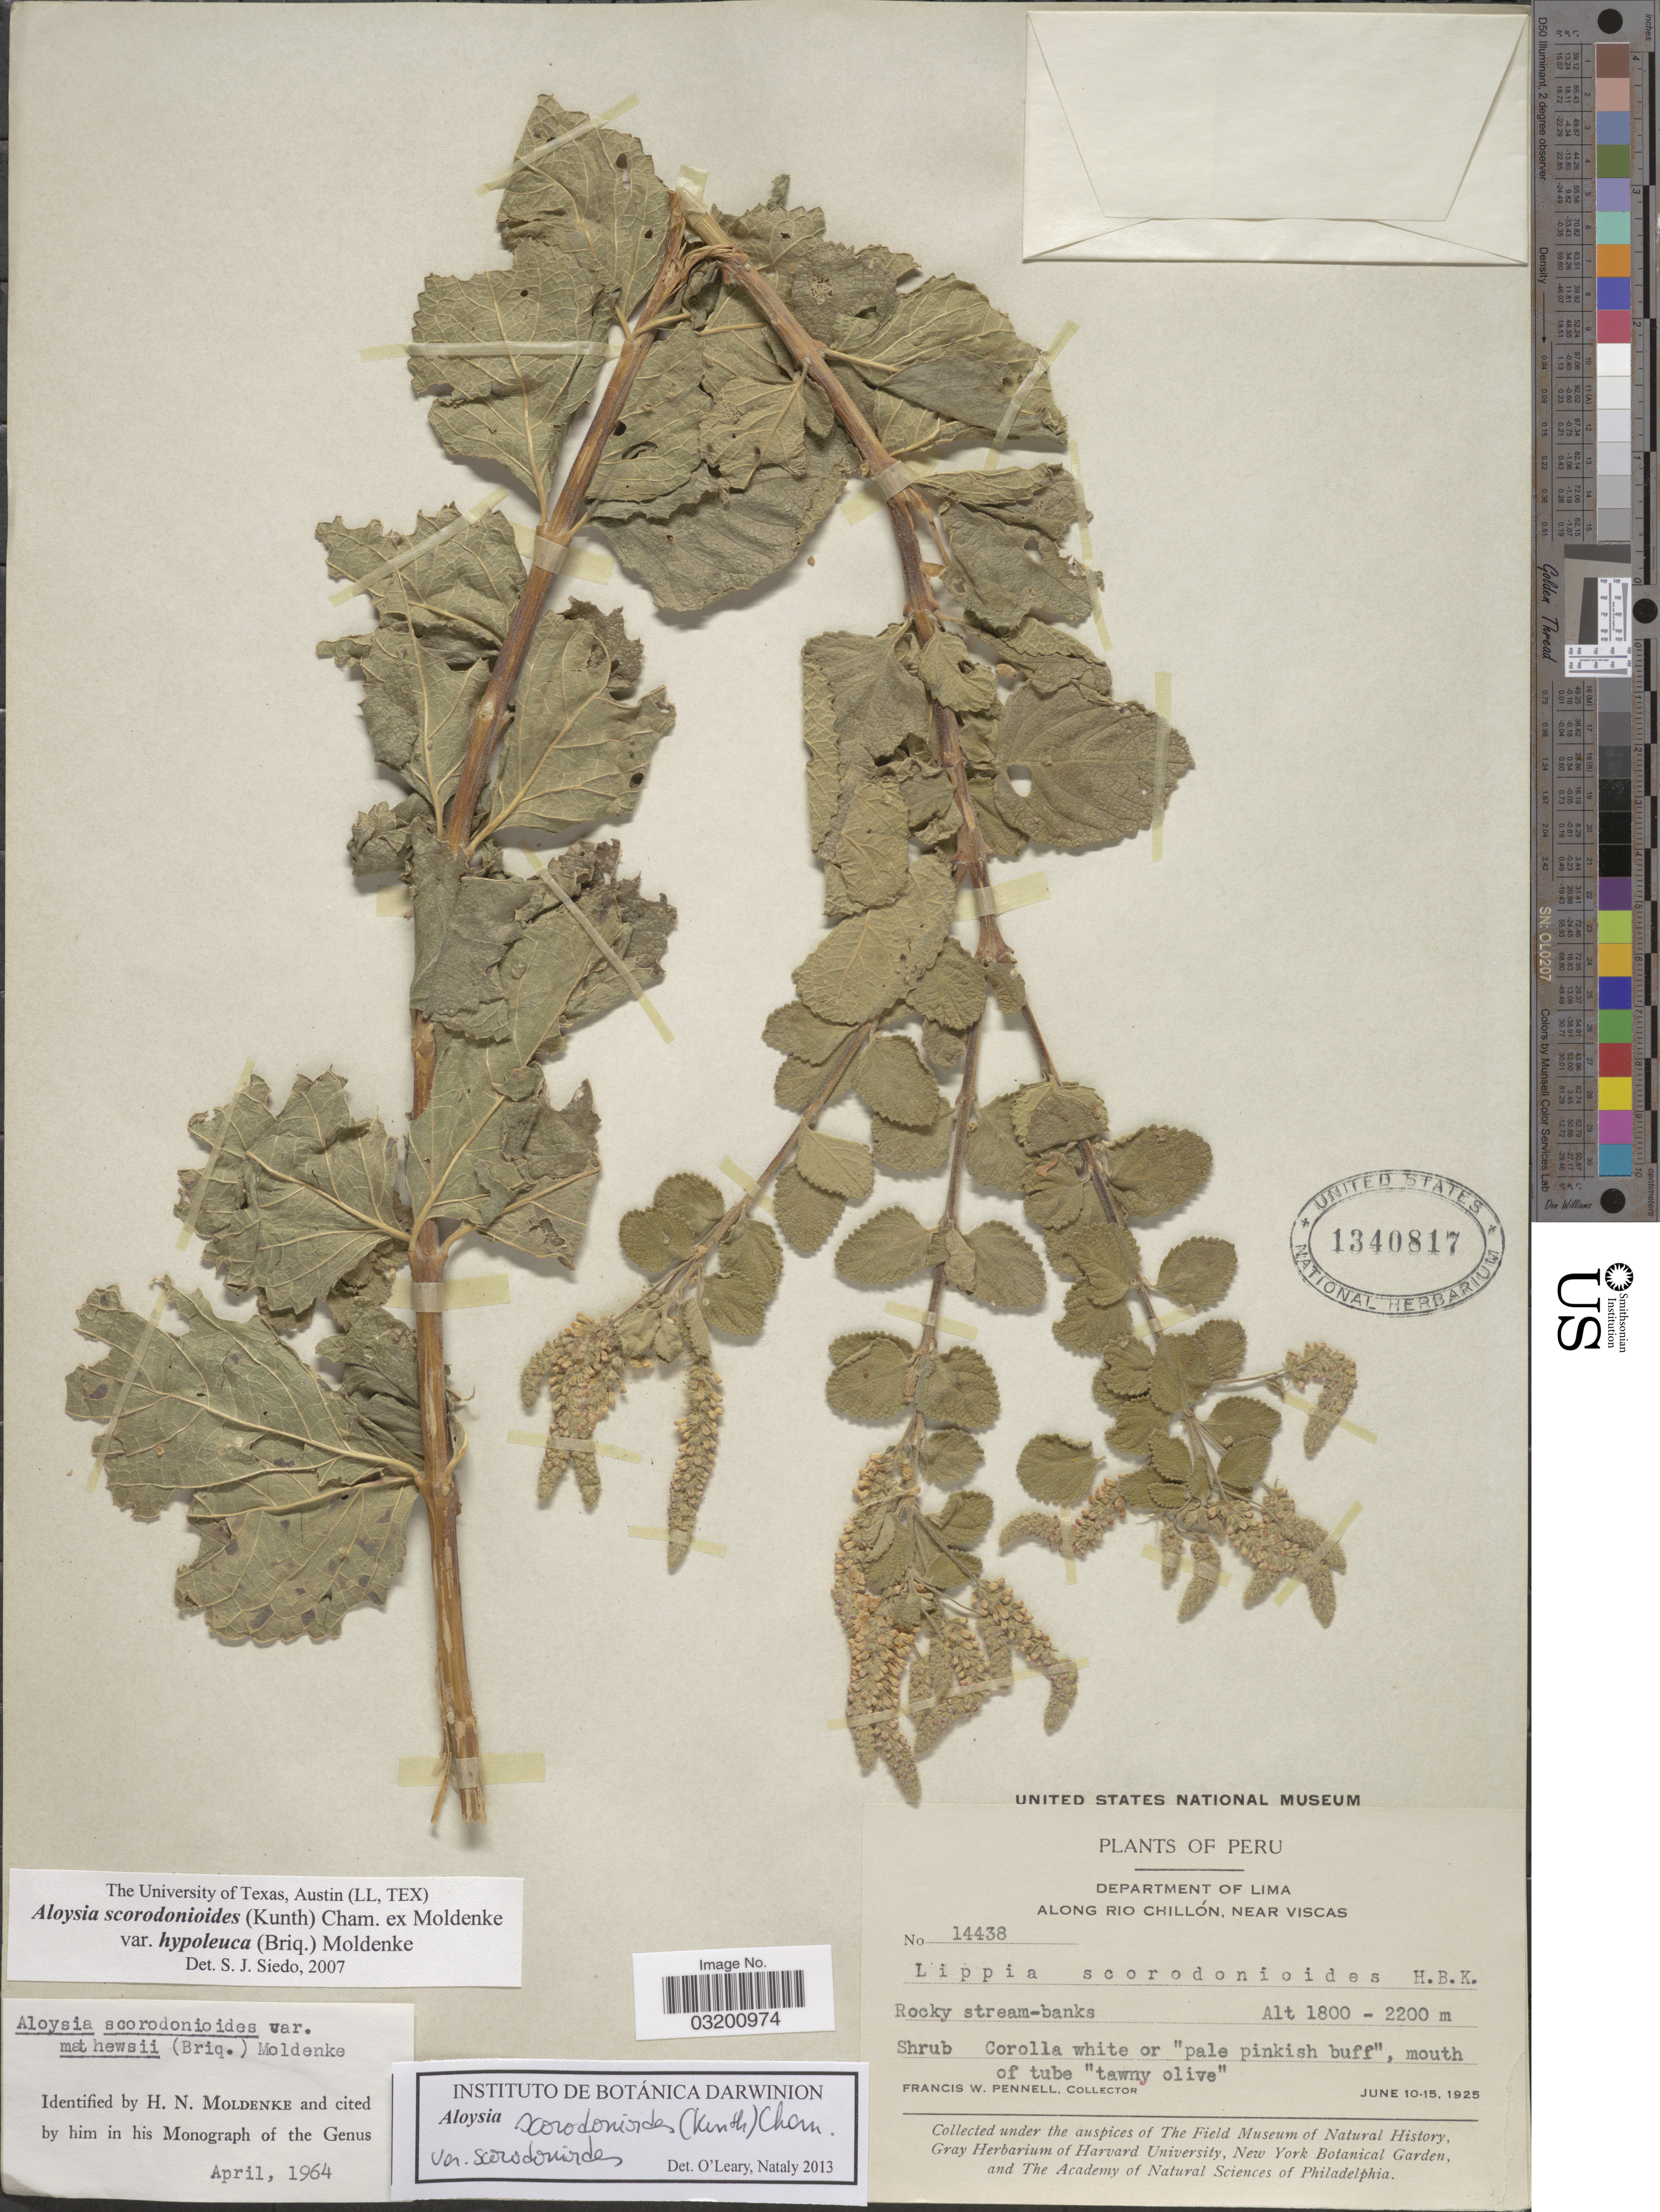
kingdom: Plantae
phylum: Tracheophyta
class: Magnoliopsida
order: Lamiales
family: Verbenaceae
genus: Aloysia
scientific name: Aloysia scorodonioides var. scorodonioides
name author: (Kunth) Cham.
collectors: F. W. Pennell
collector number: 14438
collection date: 1925-06-10/1925-06-15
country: Peru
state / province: Lima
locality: Department of Lima, Along Rio Chillón, near Viscas.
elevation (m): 1800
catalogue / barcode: US 1340817